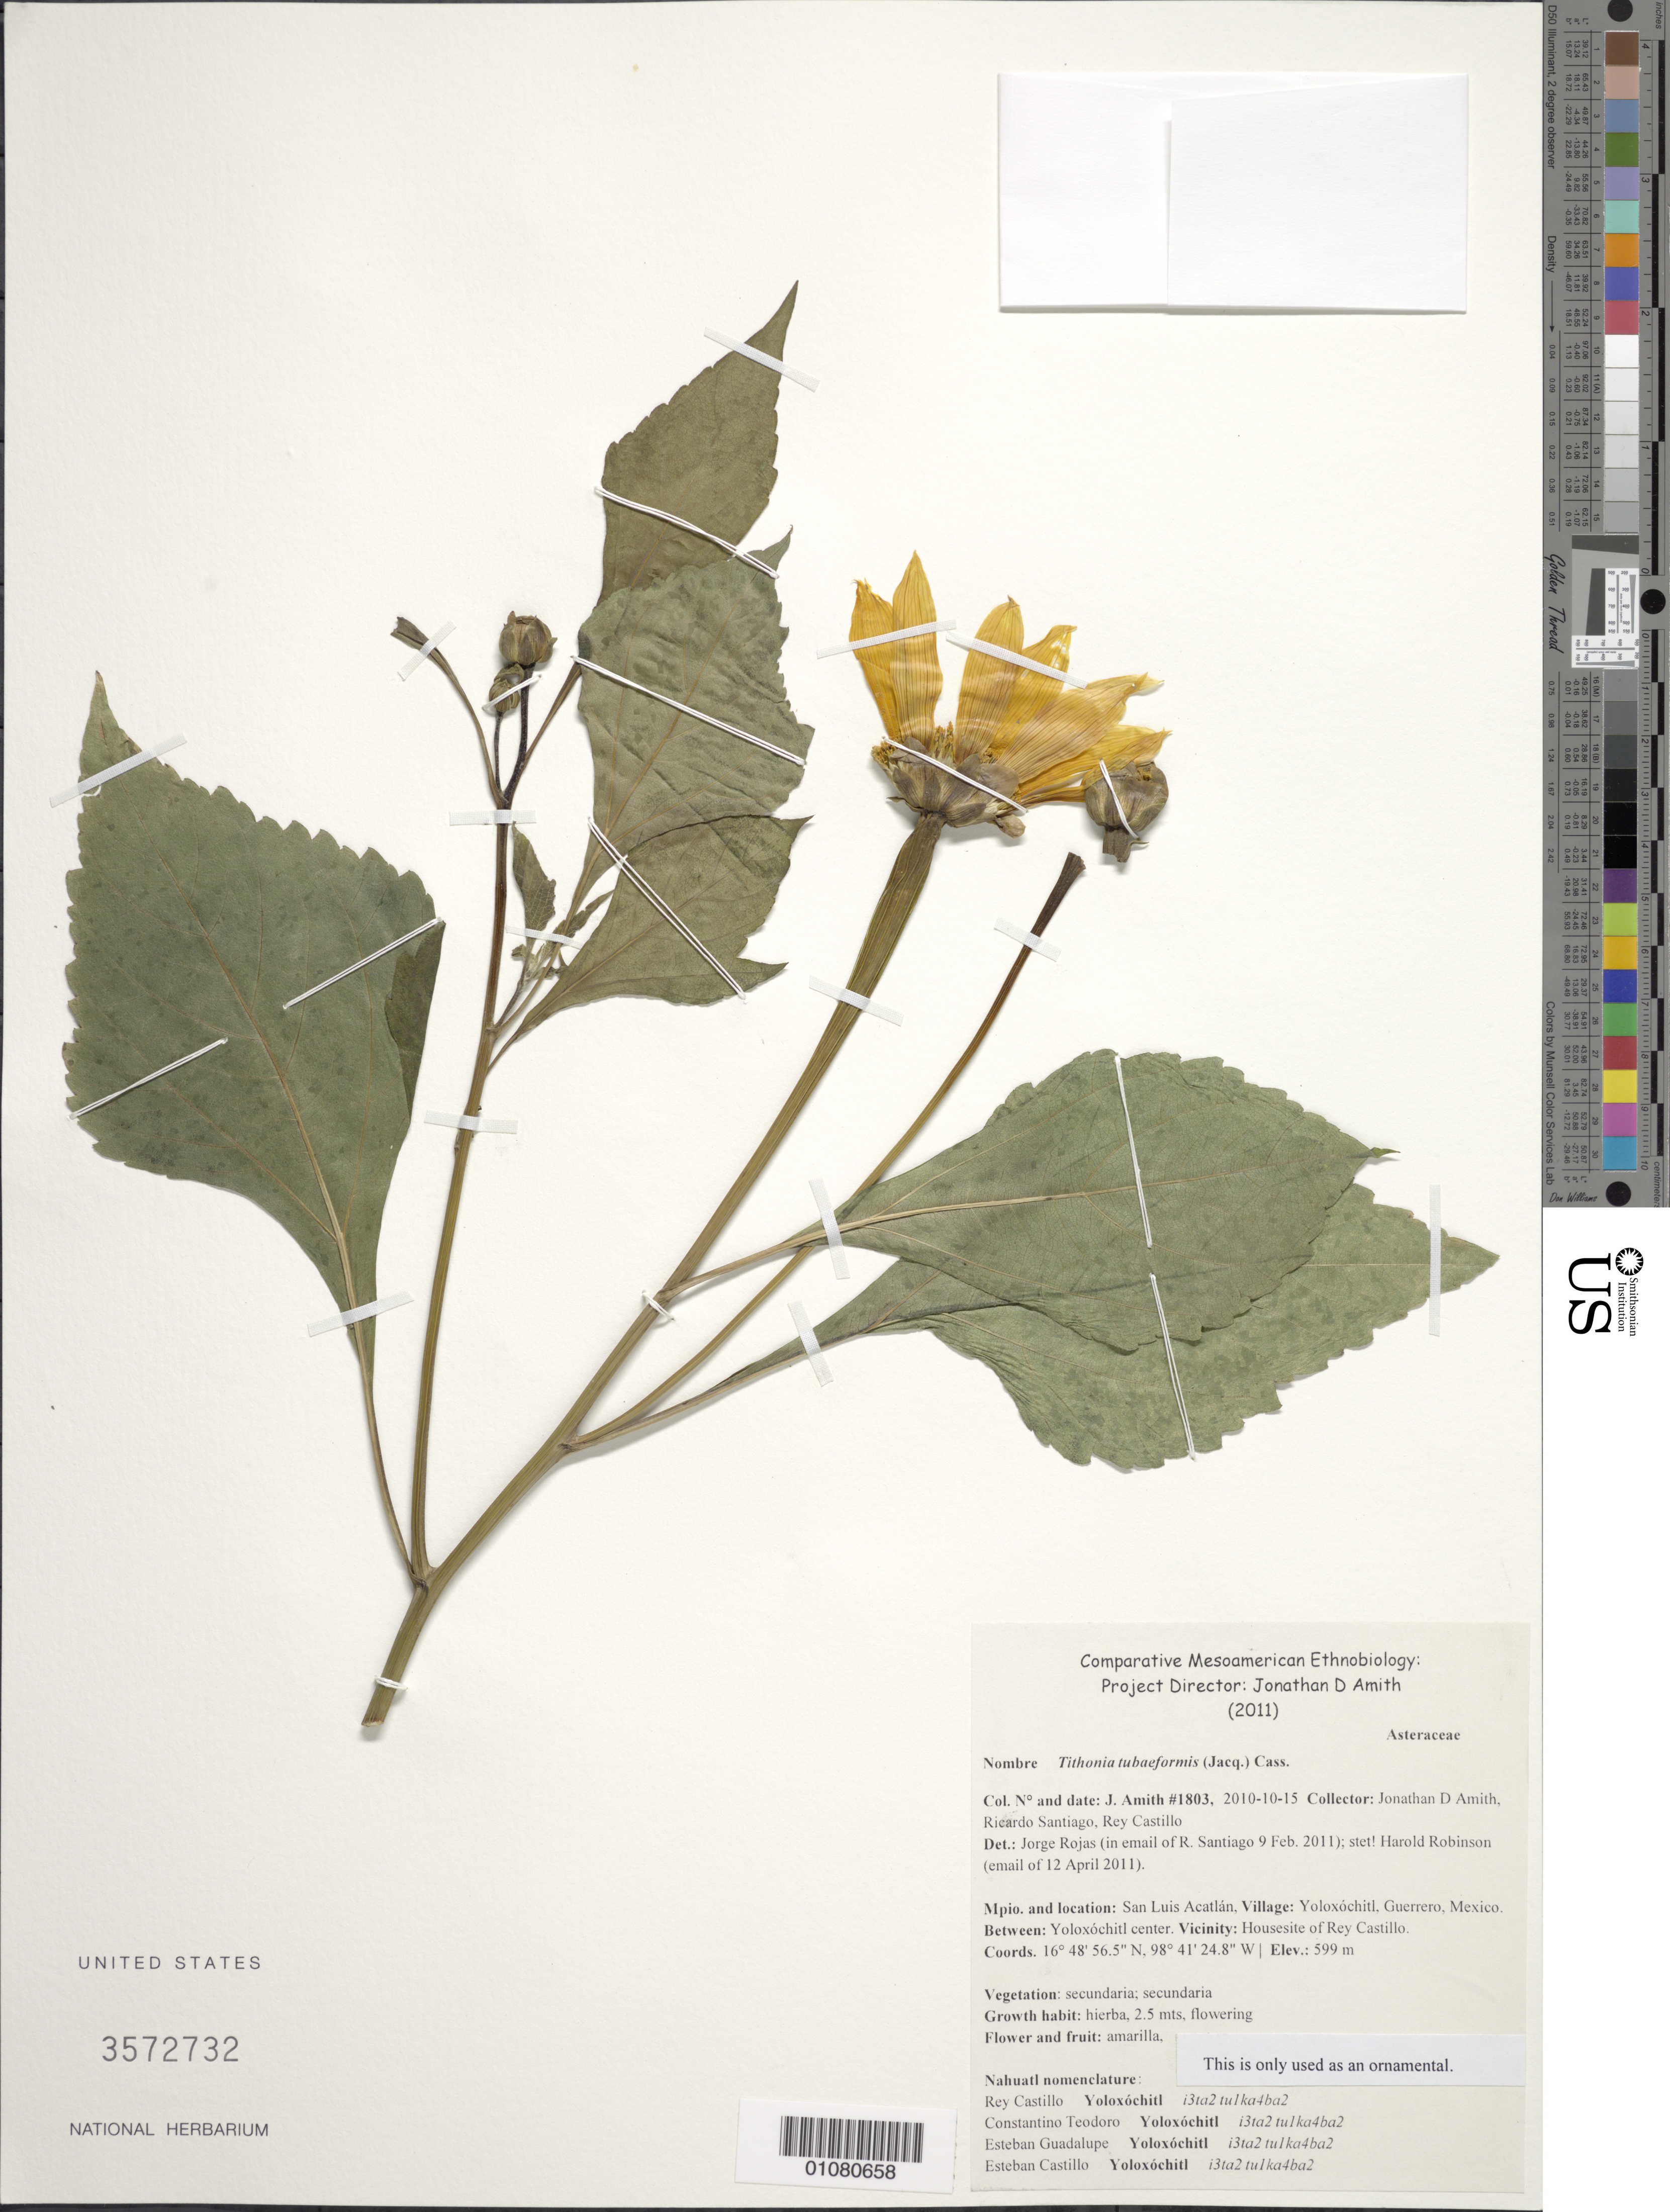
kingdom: Plantae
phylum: Tracheophyta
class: Magnoliopsida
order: Asterales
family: Asteraceae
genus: Tithonia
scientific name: Tithonia tubaeformis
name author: (Jacq.) Cass.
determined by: Rojas, Jorge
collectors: J. D. Amith, R. Santiago & R. Castillo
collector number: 1803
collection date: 2010-10-15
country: Mexico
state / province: Guerrero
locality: Yoloxóchitl, San Luis Acatlán; Yoloxóchitl center; vic housesite of Rey Castillo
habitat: Vegetation secundaria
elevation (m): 599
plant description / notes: Determination of J. Rojas in email of R. Santiago 9 Feb 2011. !H. Robinson 2011; This is only used as an ornamental. Nahuatl nomenclature: Rey Castillo, Yoloxóchitl, i3ta2 tul ka4ba2; Constantino Teodoro, Yoloxóchitl, i3ta2 tul ka4ba2; Esteban Guadalupe, Yoloxóchitl, i3ta2 tul ka4ba2; Esteban Castillo, Yoloxóchitl, i3ta2 tul ka4ba2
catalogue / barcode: US 3572732